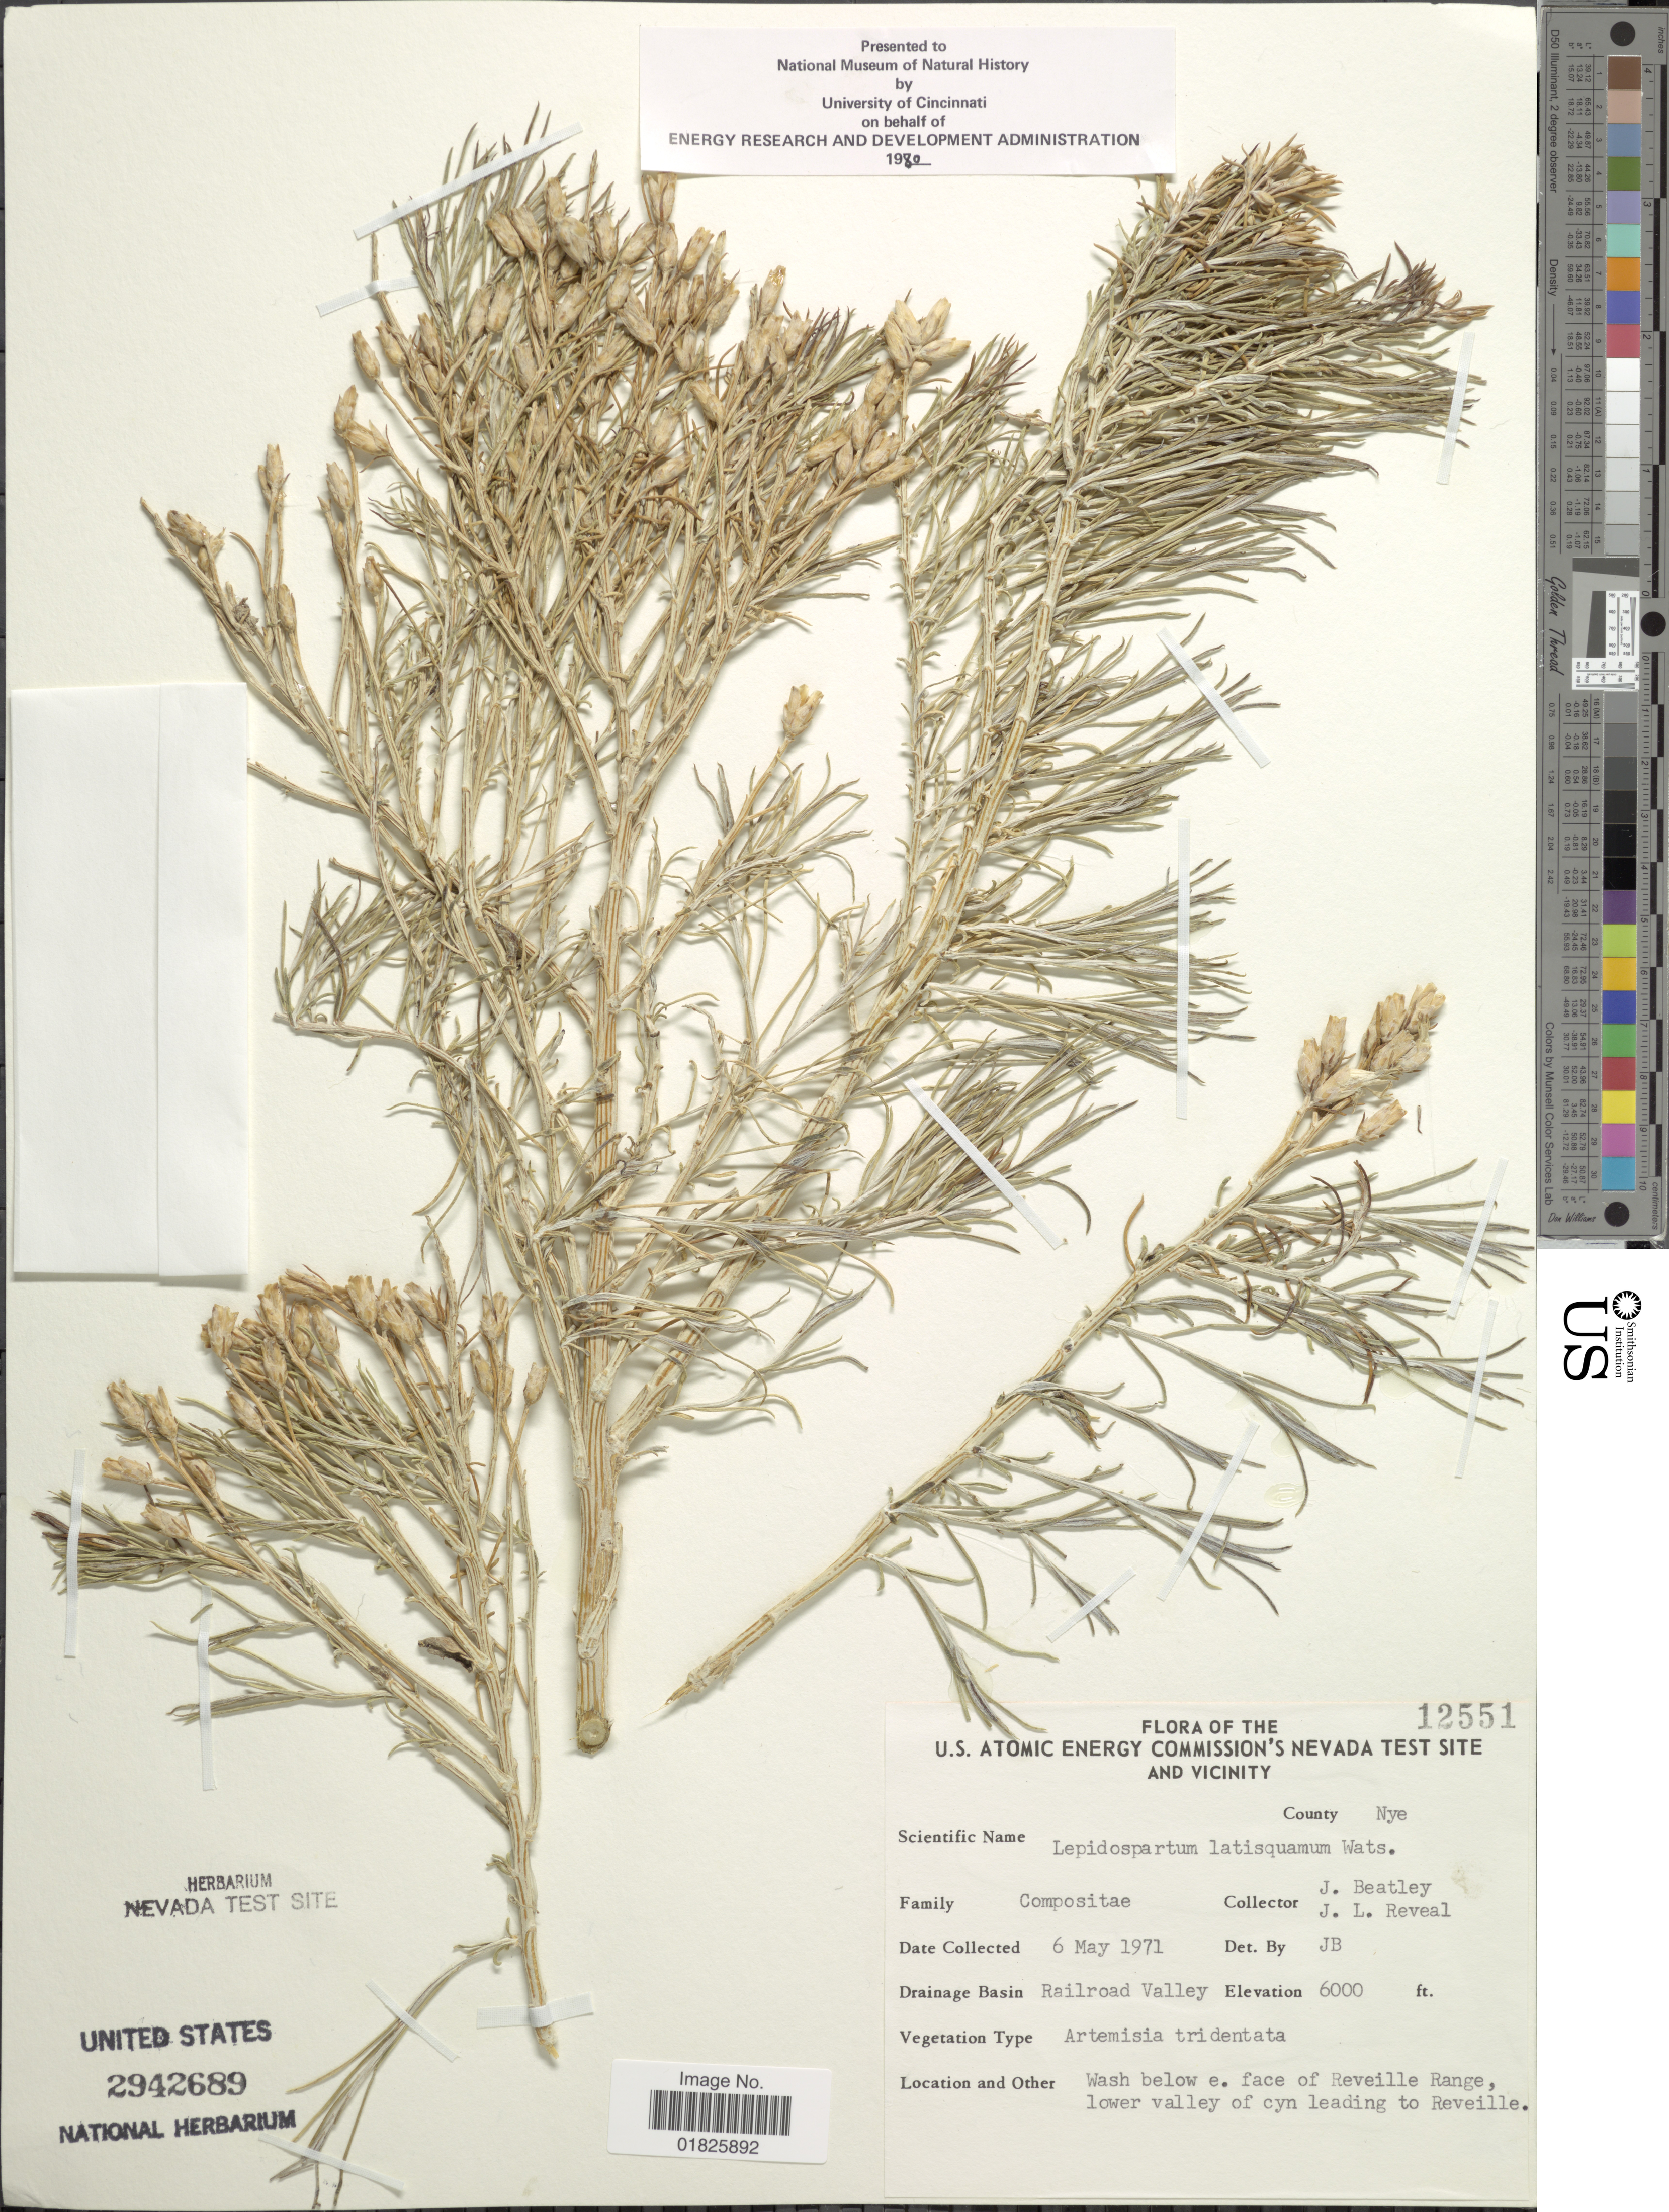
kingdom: Plantae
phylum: Tracheophyta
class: Magnoliopsida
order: Asterales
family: Asteraceae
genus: Lepidospartum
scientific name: Lepidospartum latisquamum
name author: S. Watson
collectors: J. C. Beatley & J. L. Reveal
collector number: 12551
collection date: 1971-05-06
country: United States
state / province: Nevada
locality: U. S. Atomic Energy Commission's Nevada Test Site and Vicinity, County Nye, Railroad Valley, e. face of Reveille Range, lower valley of cyn leading to Reveille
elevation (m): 1829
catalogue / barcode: US 2942689